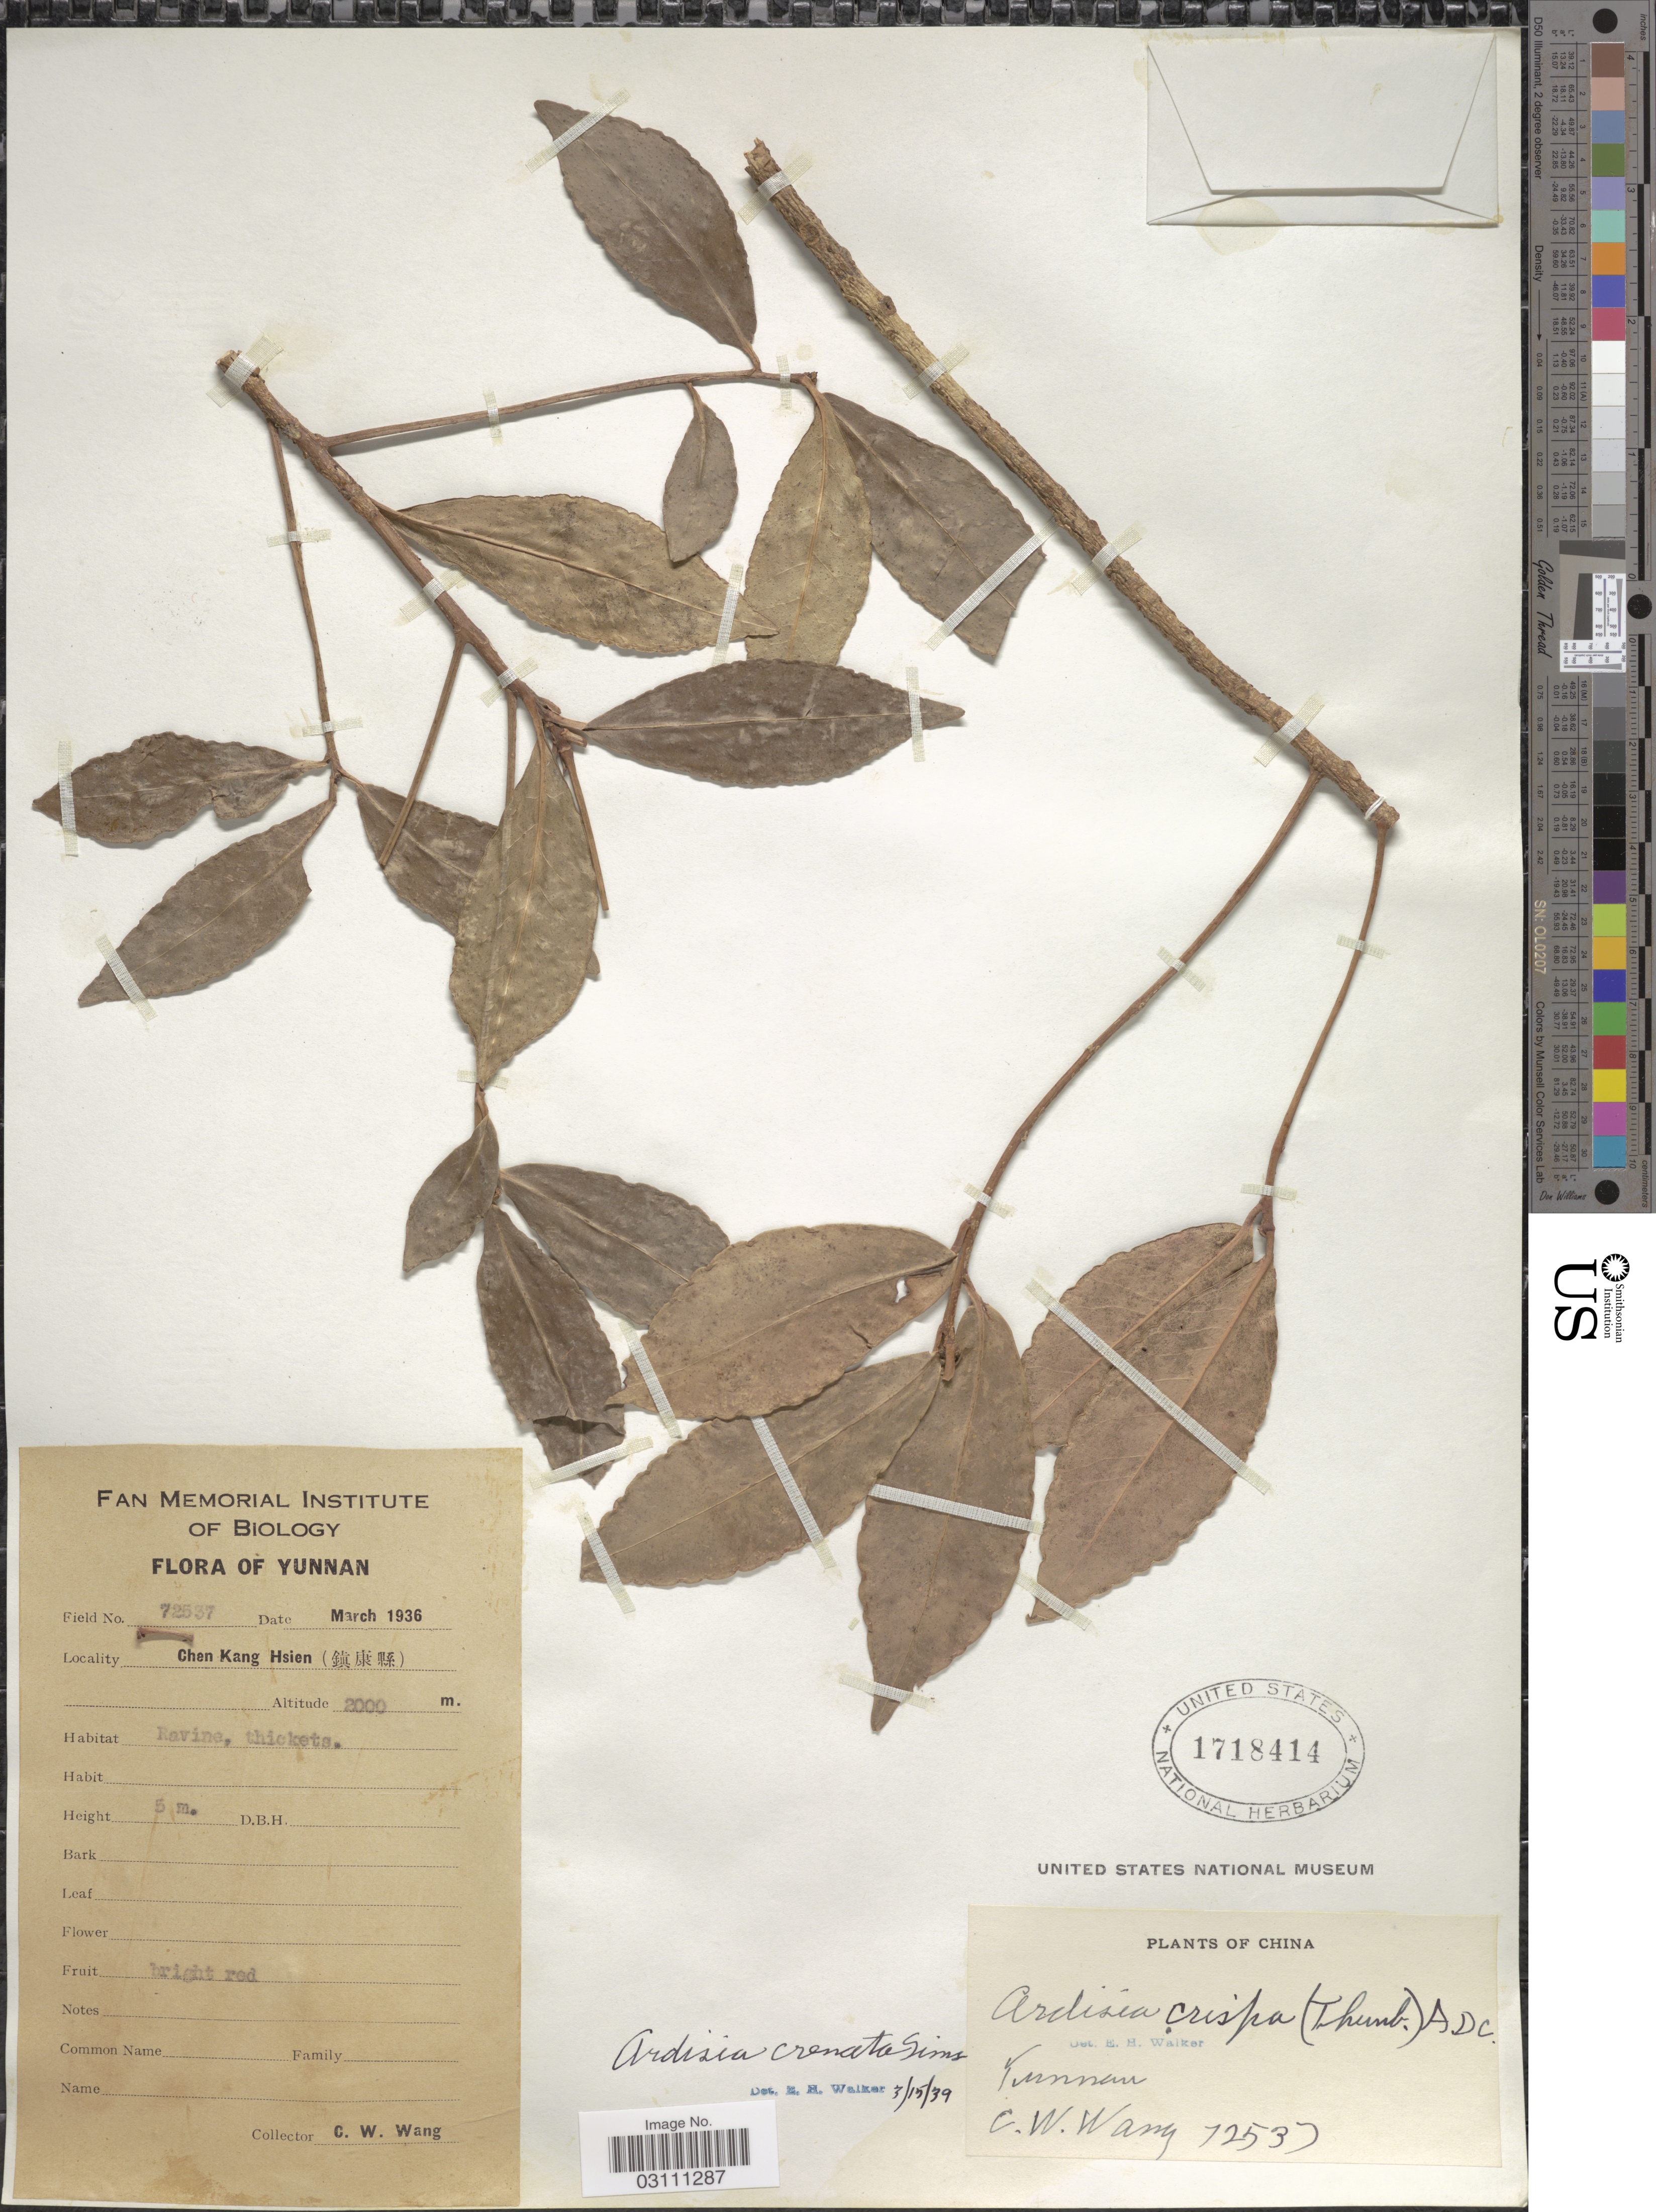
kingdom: Plantae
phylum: Tracheophyta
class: Magnoliopsida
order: Ericales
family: Primulaceae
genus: Ardisia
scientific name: Ardisia crenata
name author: Sims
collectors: C. W. Wang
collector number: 72537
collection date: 1936-03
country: China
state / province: Yunnan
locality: Chen Kang Hsien.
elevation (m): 2000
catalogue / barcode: US 1718414